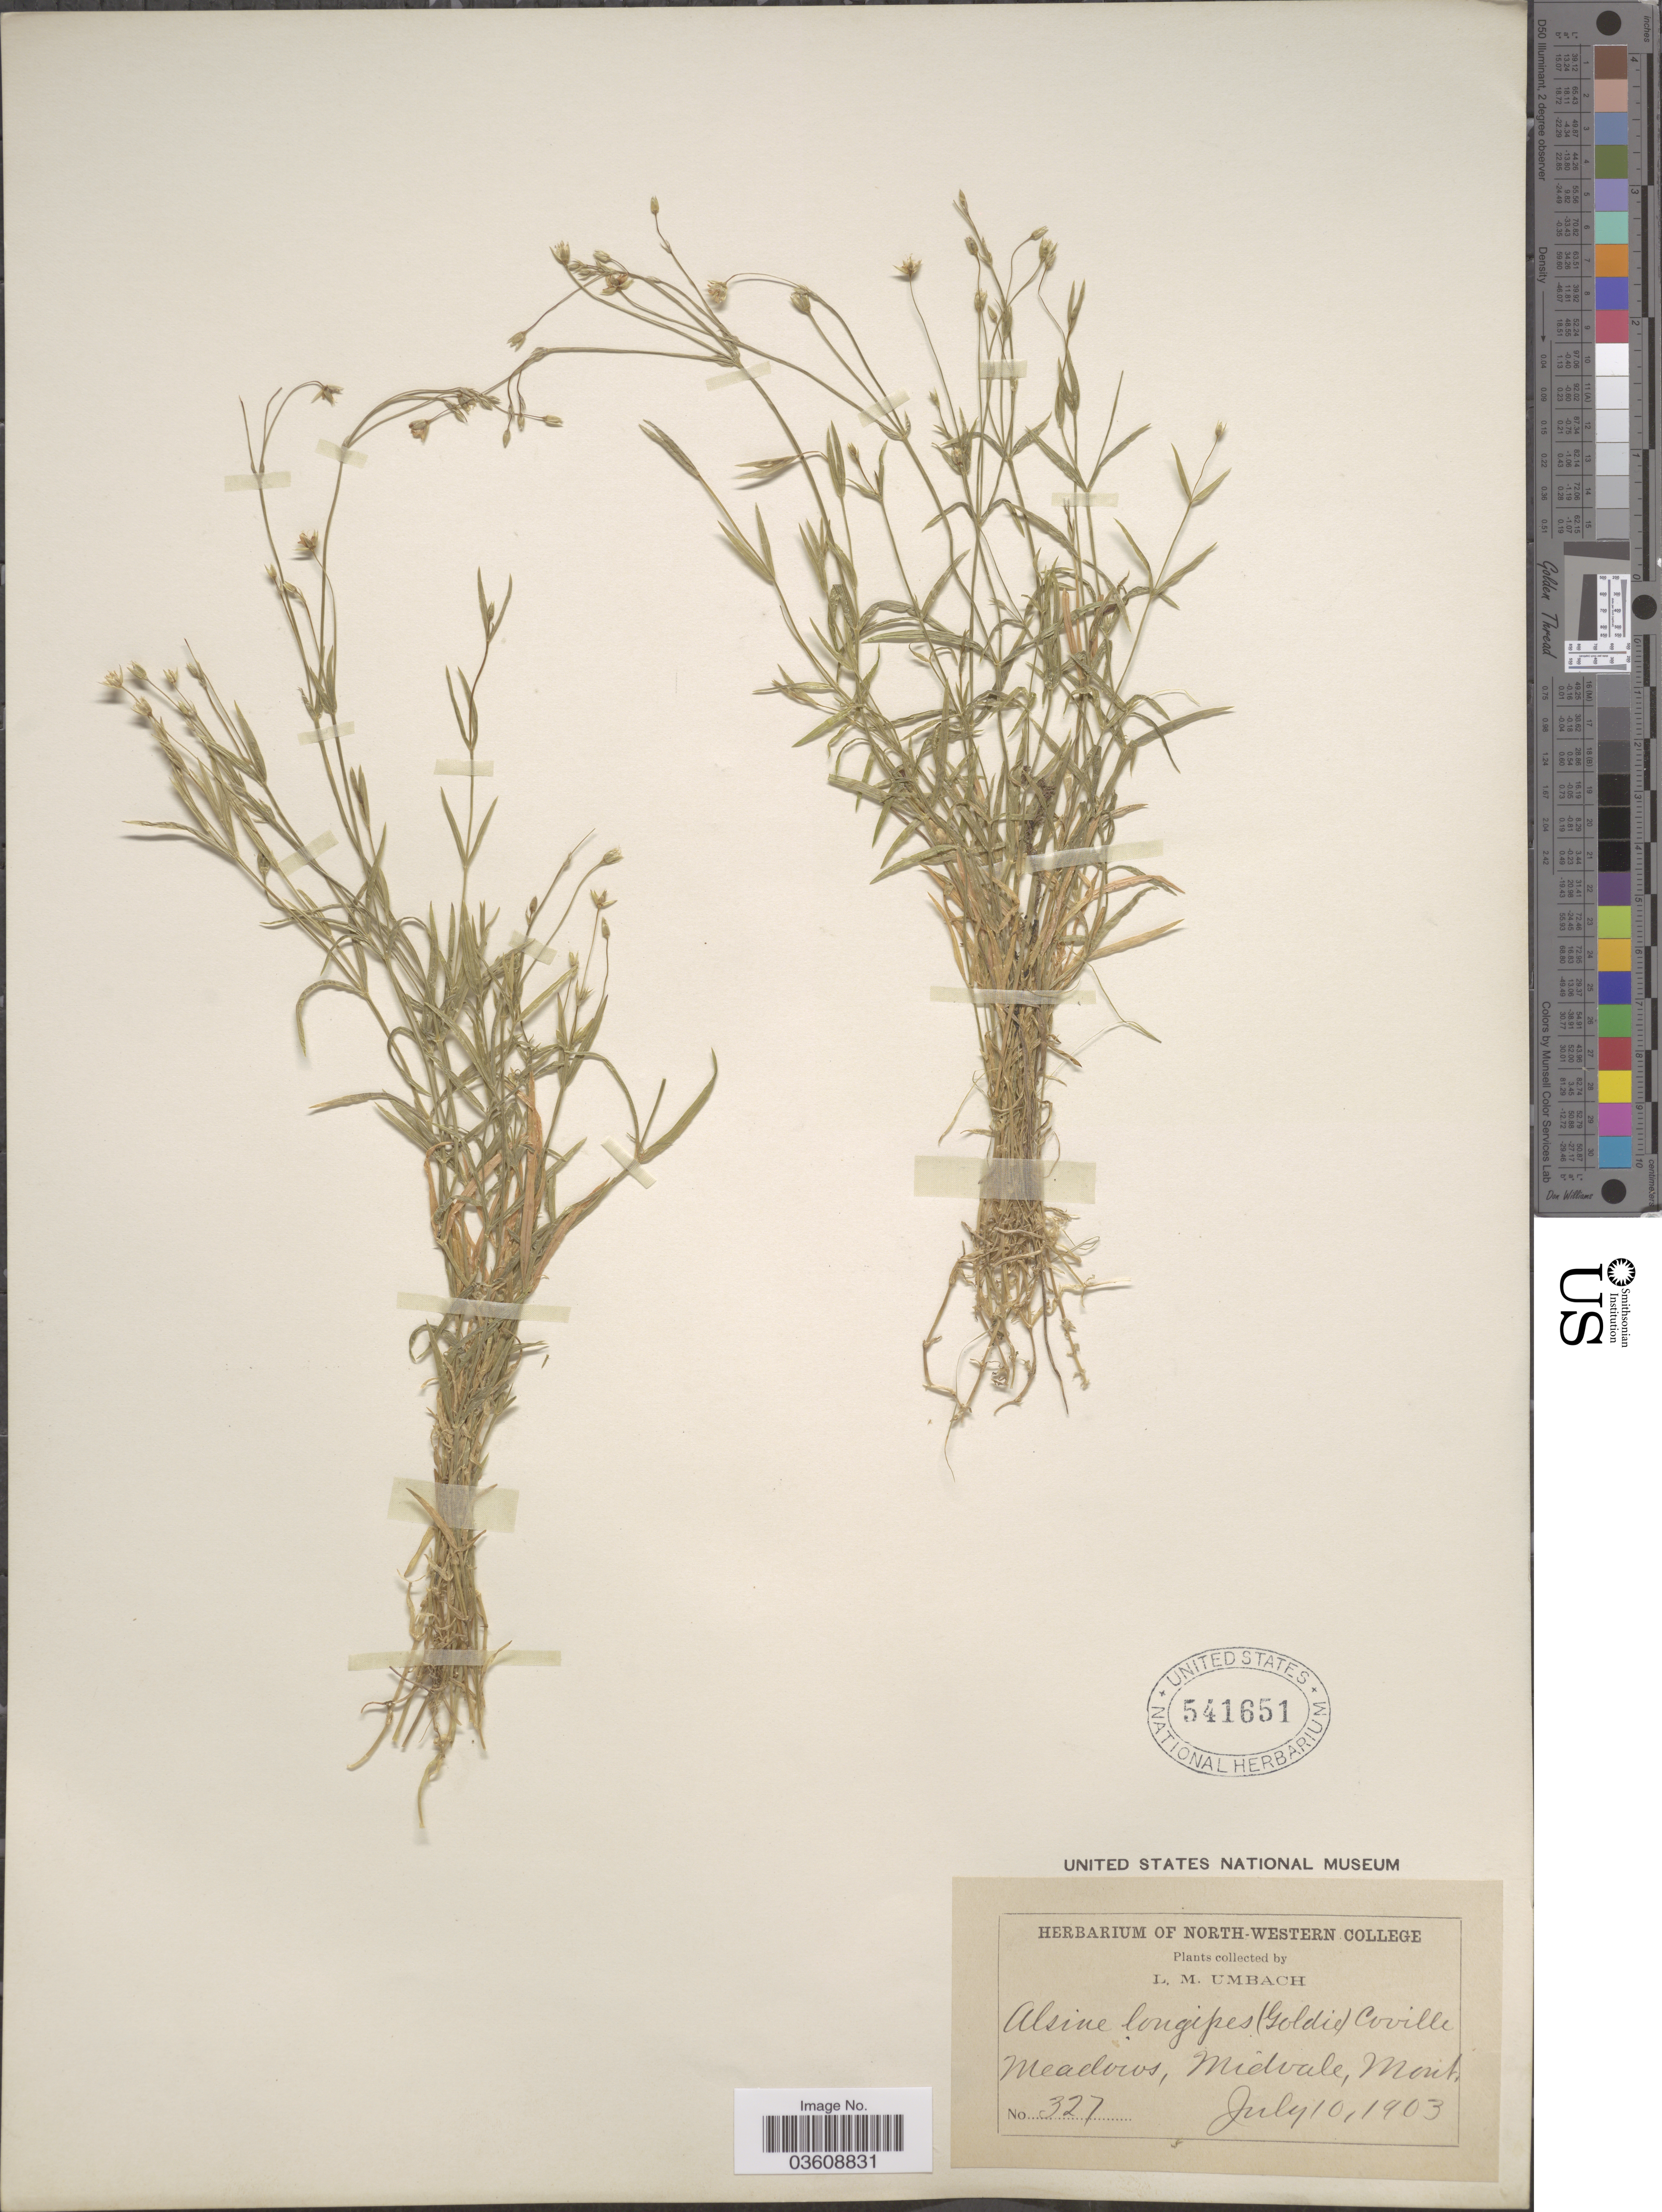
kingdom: Plantae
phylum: Tracheophyta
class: Magnoliopsida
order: Caryophyllales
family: Caryophyllaceae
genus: Stellaria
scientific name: Stellaria longipes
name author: Goldie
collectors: L. M. Umbach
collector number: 327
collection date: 1903-07-10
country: United States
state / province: Montana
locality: Meadows, Midvale.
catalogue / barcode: US 541651